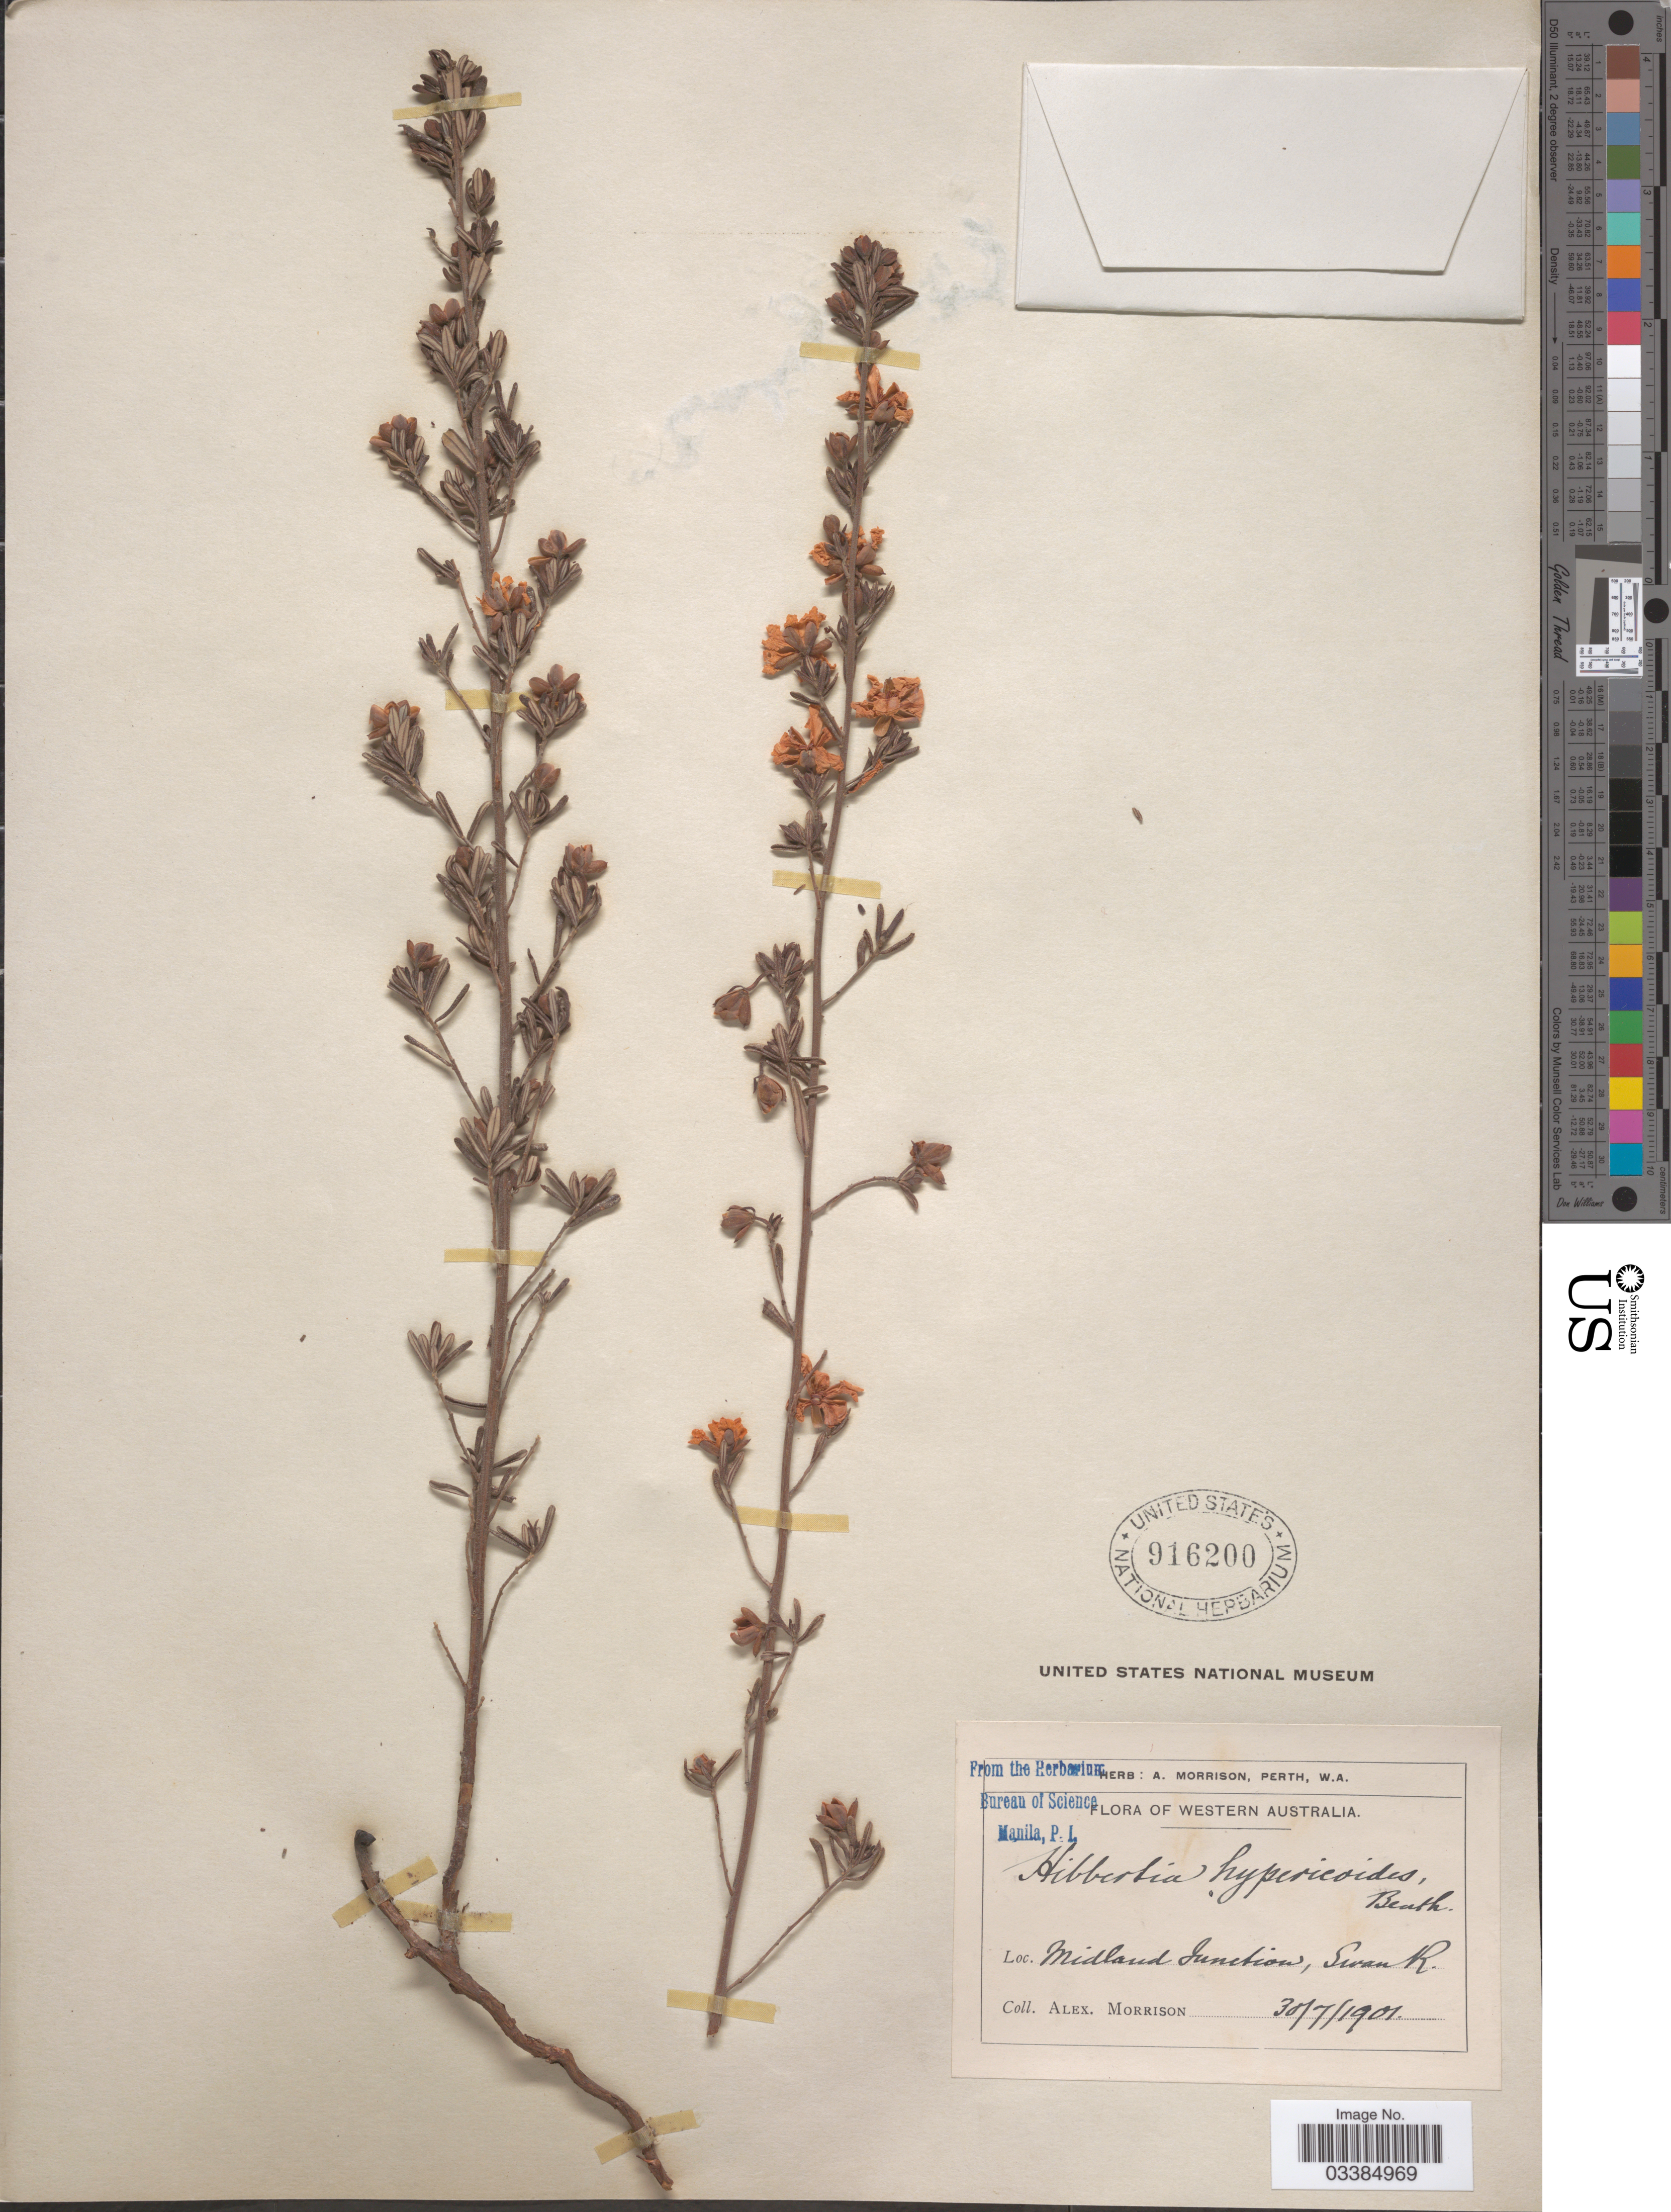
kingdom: Plantae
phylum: Tracheophyta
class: Magnoliopsida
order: Dilleniales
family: Dilleniaceae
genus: Hibbertia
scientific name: Hibbertia hypericoides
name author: (DC.) Benth.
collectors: A. Morrison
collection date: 1901-07-30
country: Australia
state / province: Western Australia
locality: Midland Junction, Swan R.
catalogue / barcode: US 916200